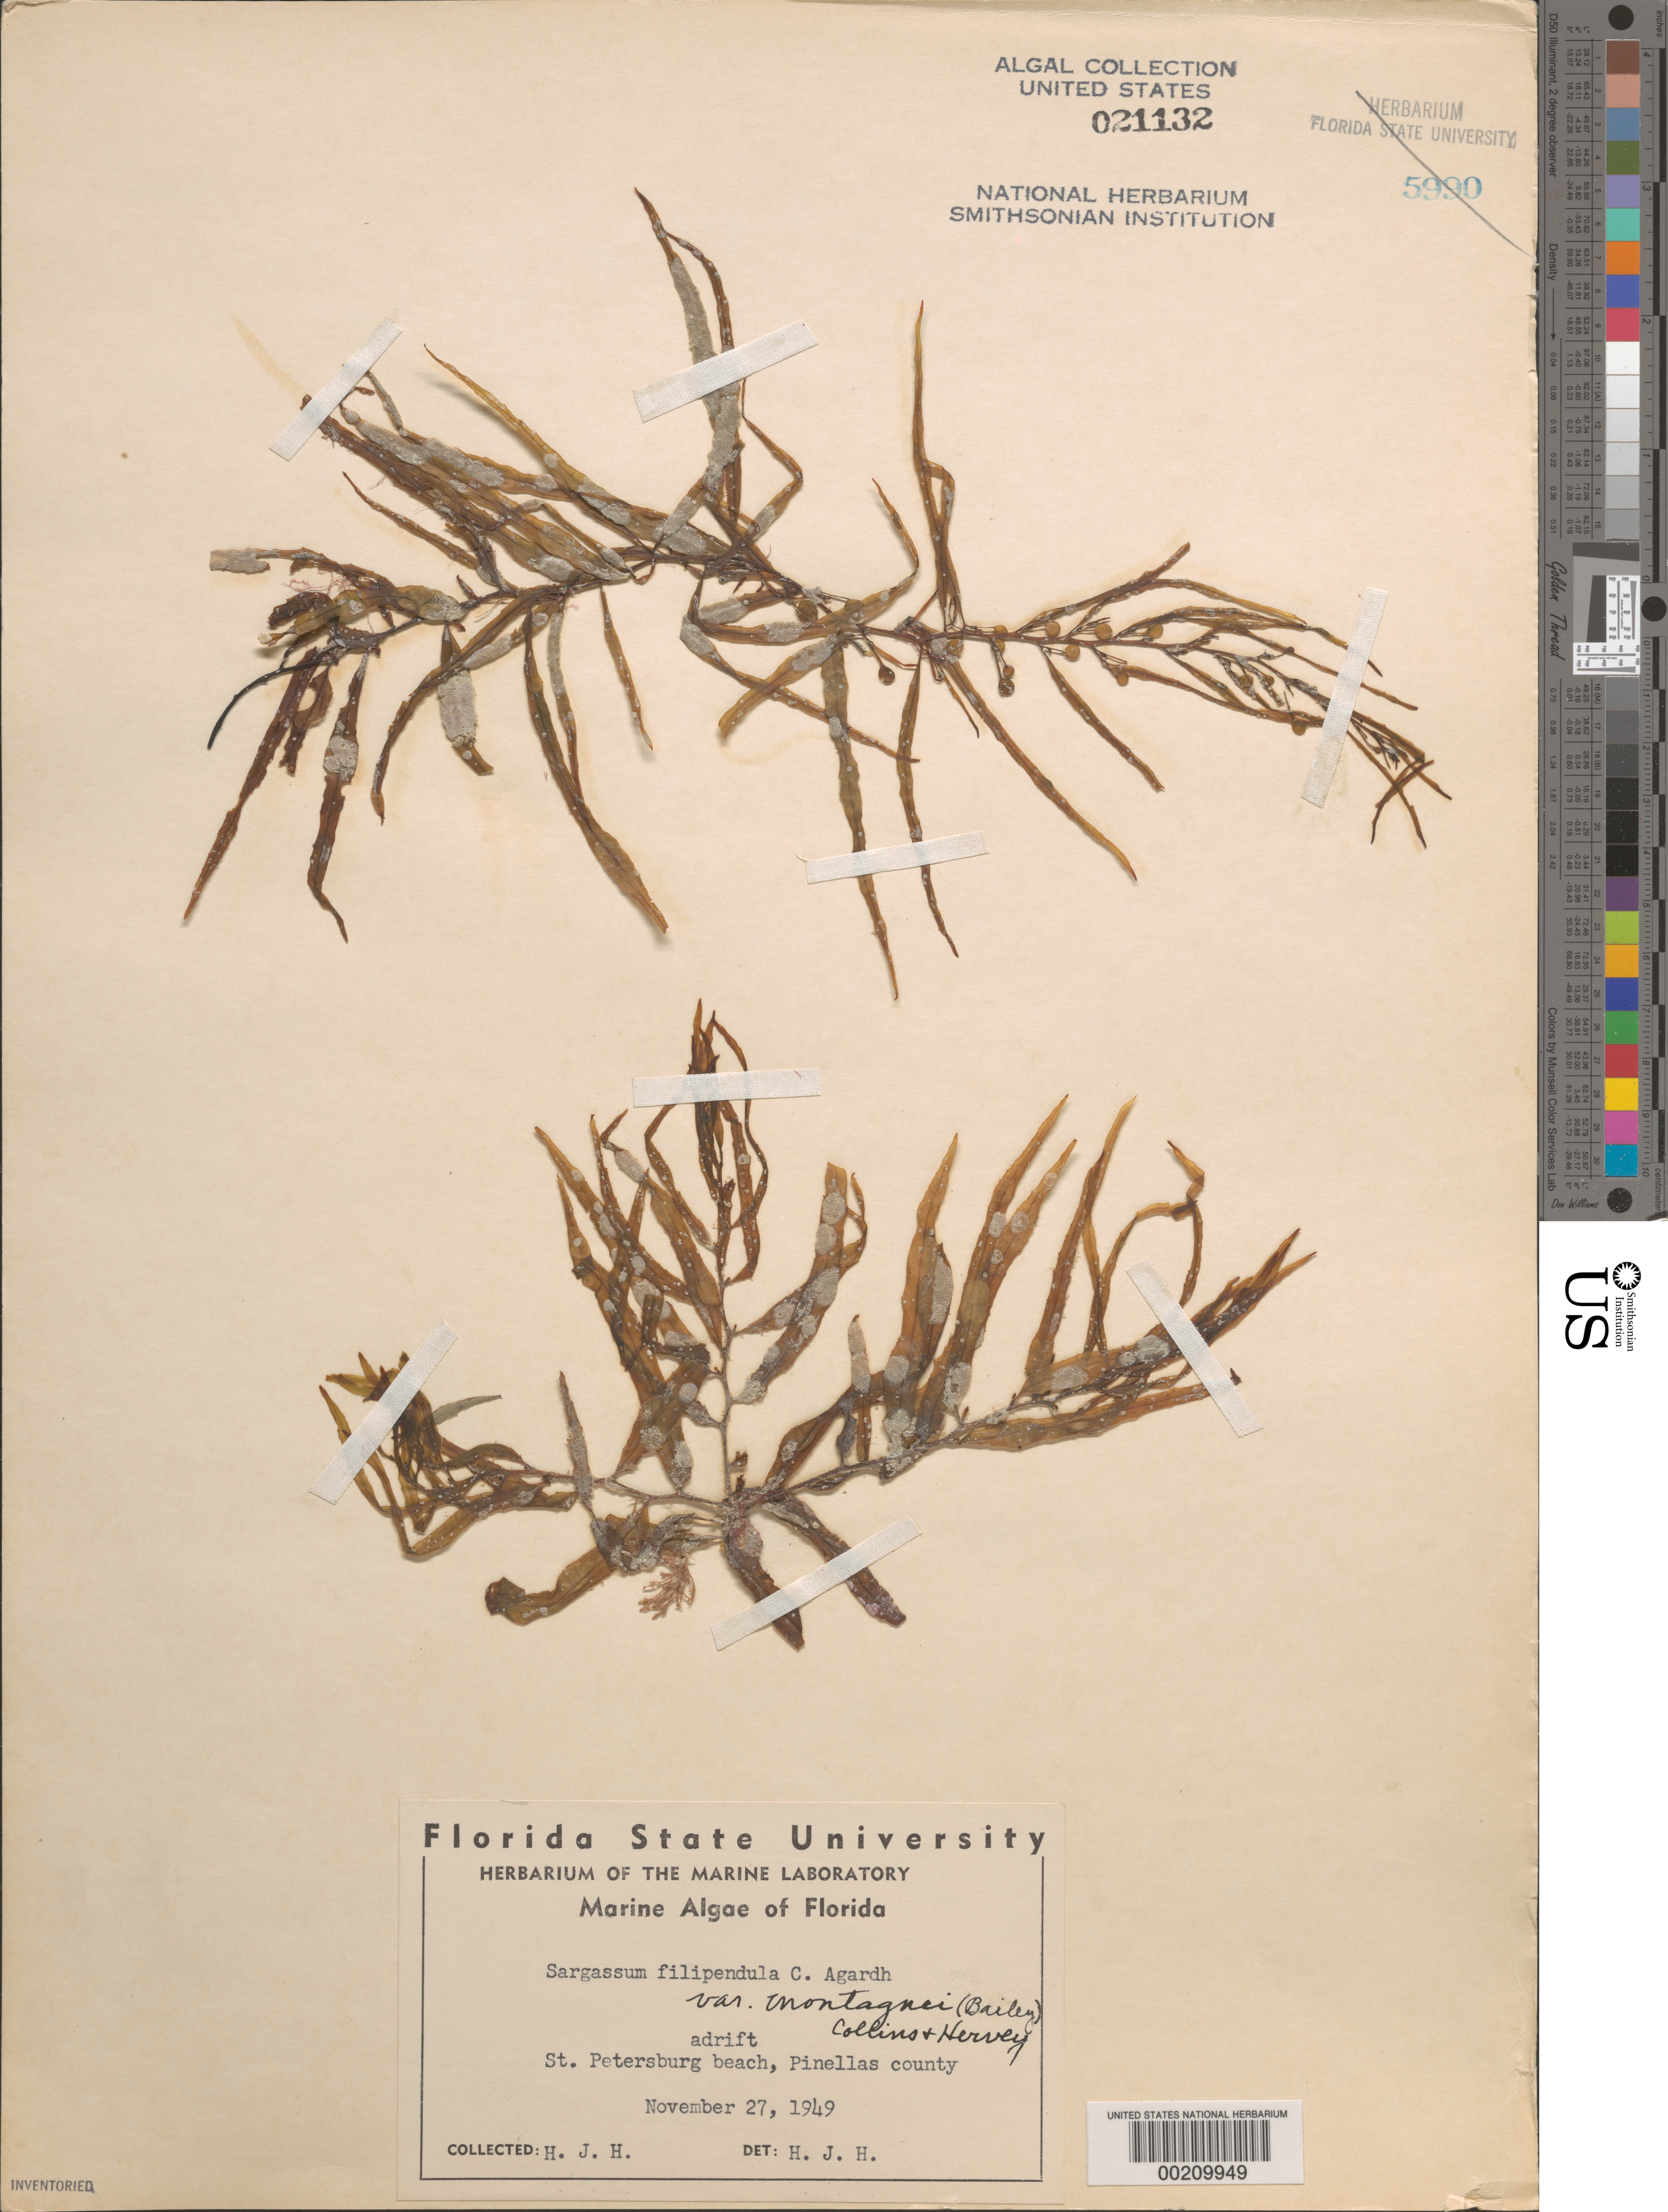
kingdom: Chromista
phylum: Ochrophyta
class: Phaeophyceae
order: Fucales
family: Sargassaceae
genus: Sargassum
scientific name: Sargassum filipendula var. montagnei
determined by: Humm, Harold J.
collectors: H. J. Humm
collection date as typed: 27 Nov 1949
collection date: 1949-11-27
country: United States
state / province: Florida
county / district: Pinellas County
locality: St. Petersburg Beach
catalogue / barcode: US 21132